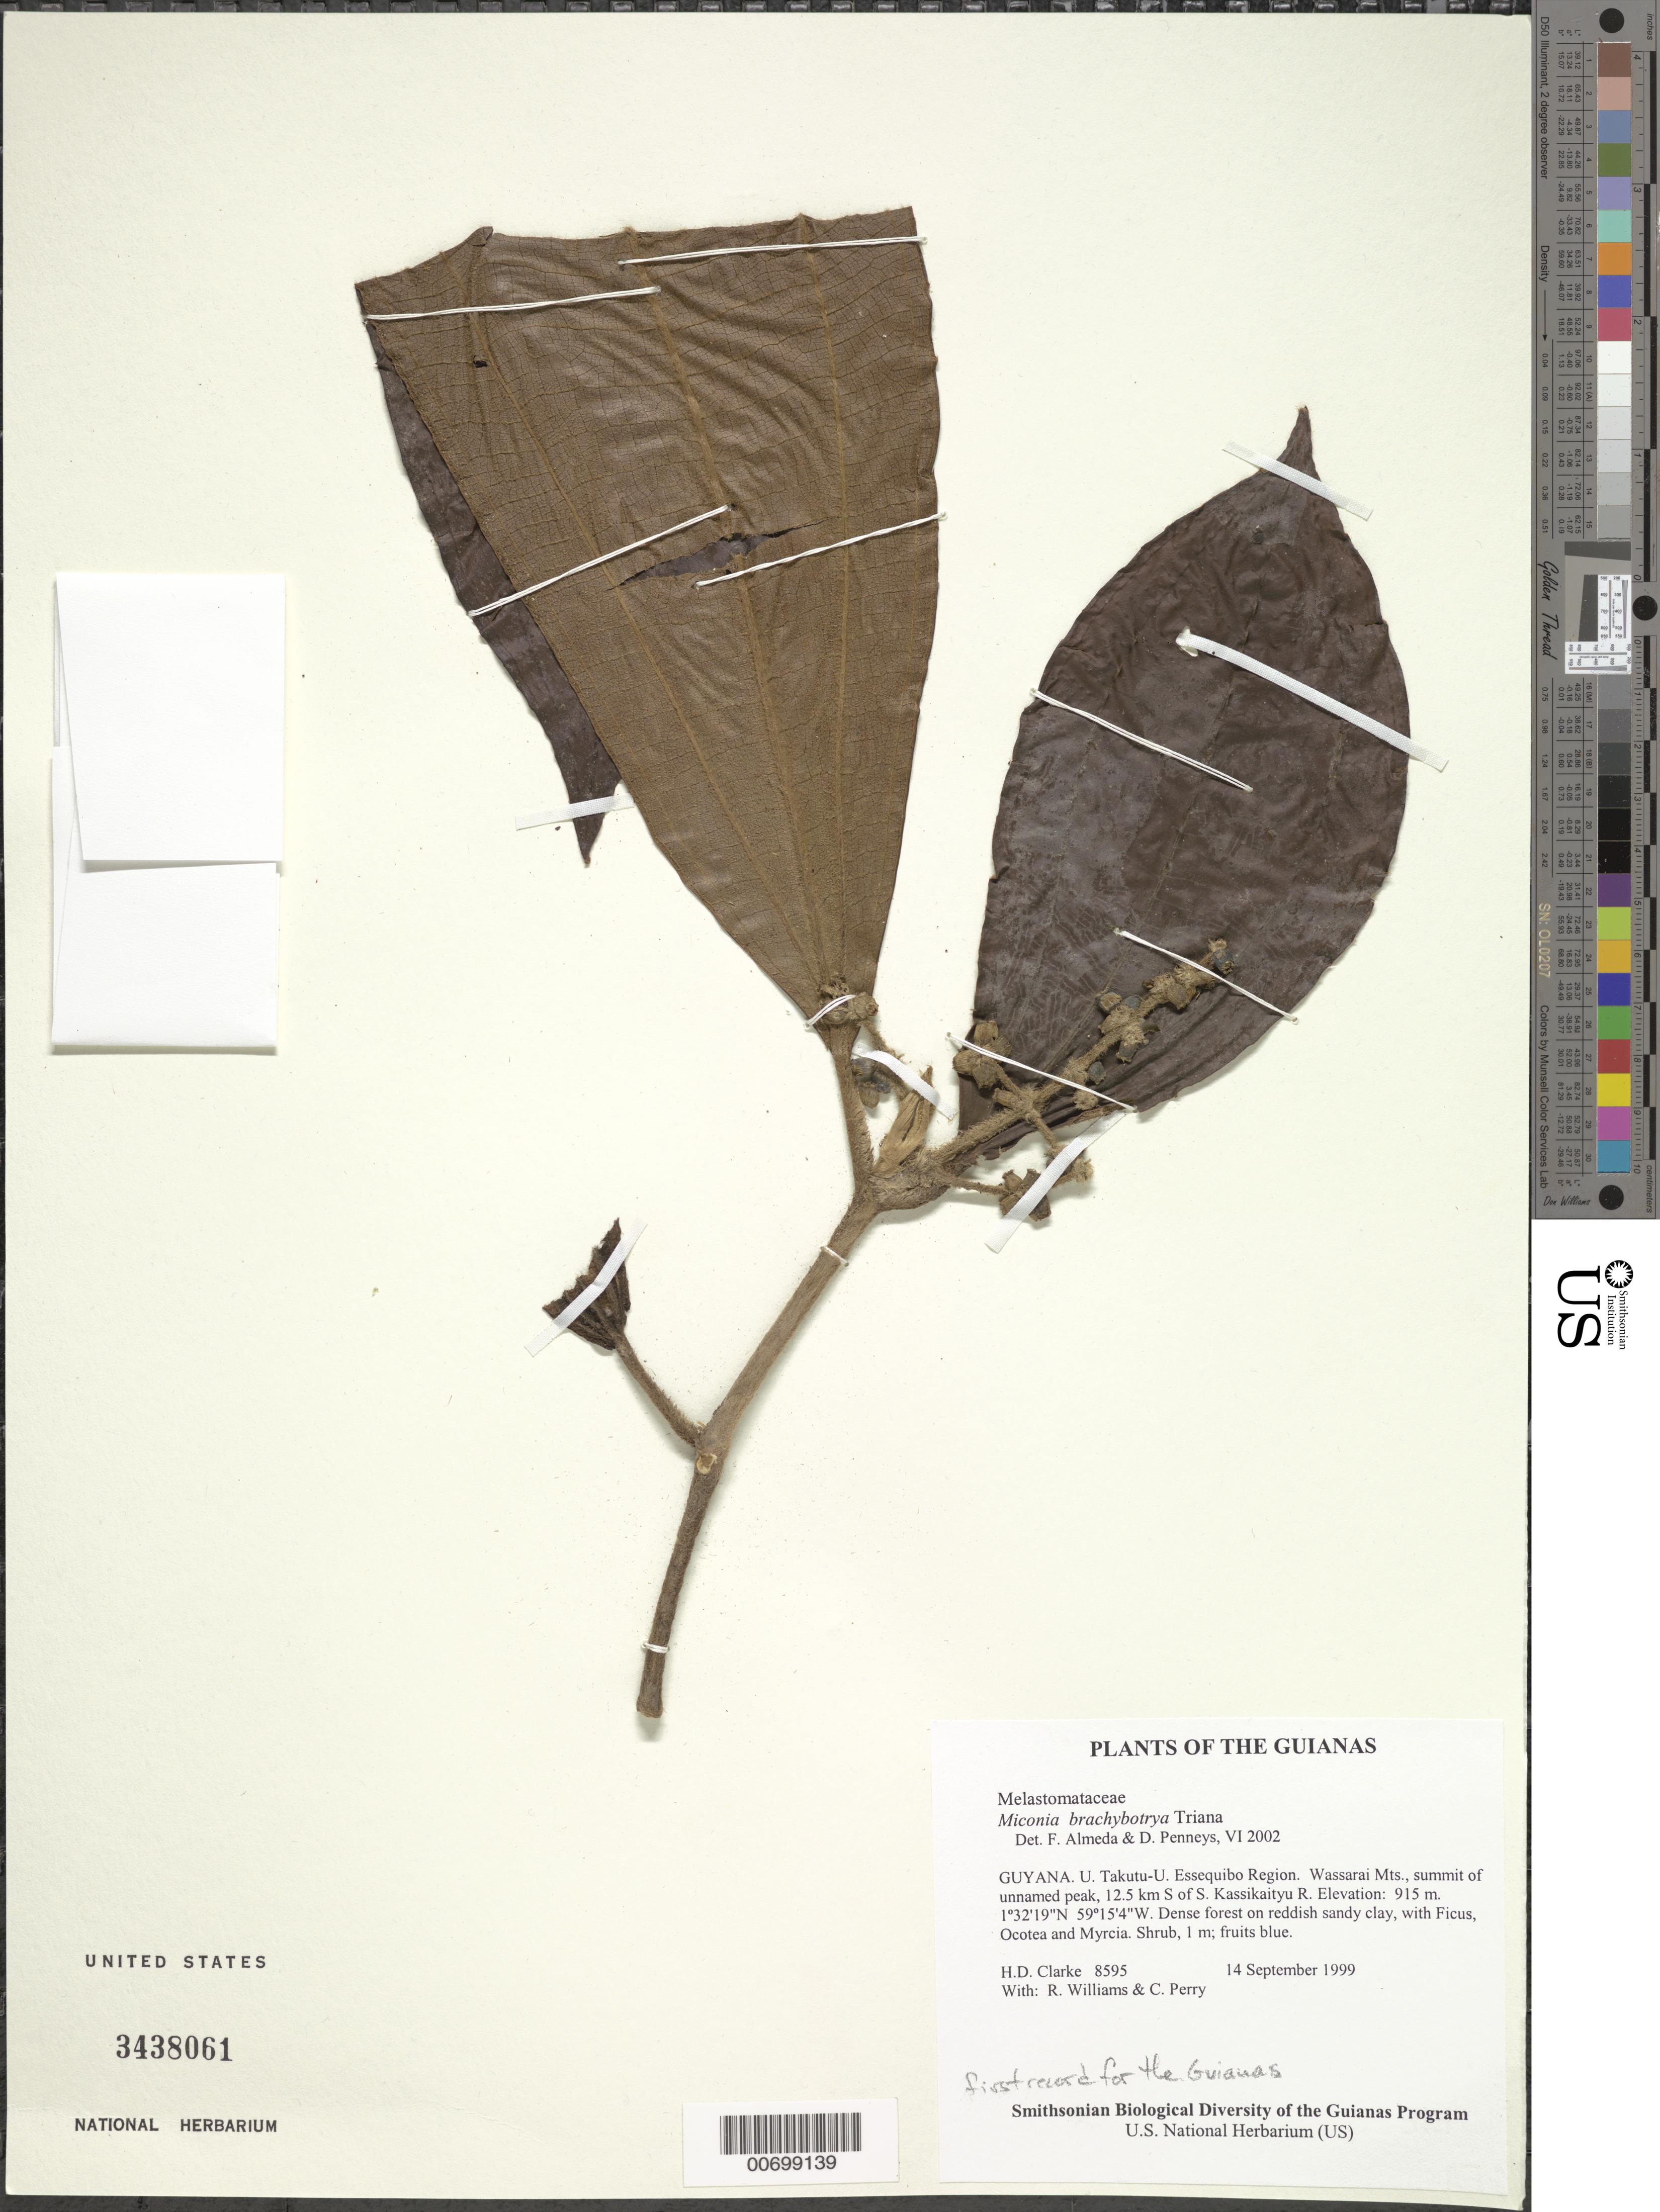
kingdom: Plantae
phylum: Tracheophyta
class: Magnoliopsida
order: Myrtales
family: Melastomataceae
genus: Miconia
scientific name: Miconia brachybotrya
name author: Triana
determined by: Almeda, F.; Penneys, D. S.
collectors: H. D. Clarke, R. Williams & C. Perry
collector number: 8595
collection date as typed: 14 September 1999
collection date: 1999-09-14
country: Guyana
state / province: U. Takutu-U. Essequibo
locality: Wassarai Mts., summit of unnamed peak, 12.5 km S of S. Kassikaityu R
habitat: Dense forest on reddish sandy clay, with Ficus, Ocotea and Myrcia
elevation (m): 915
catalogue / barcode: US 3438061